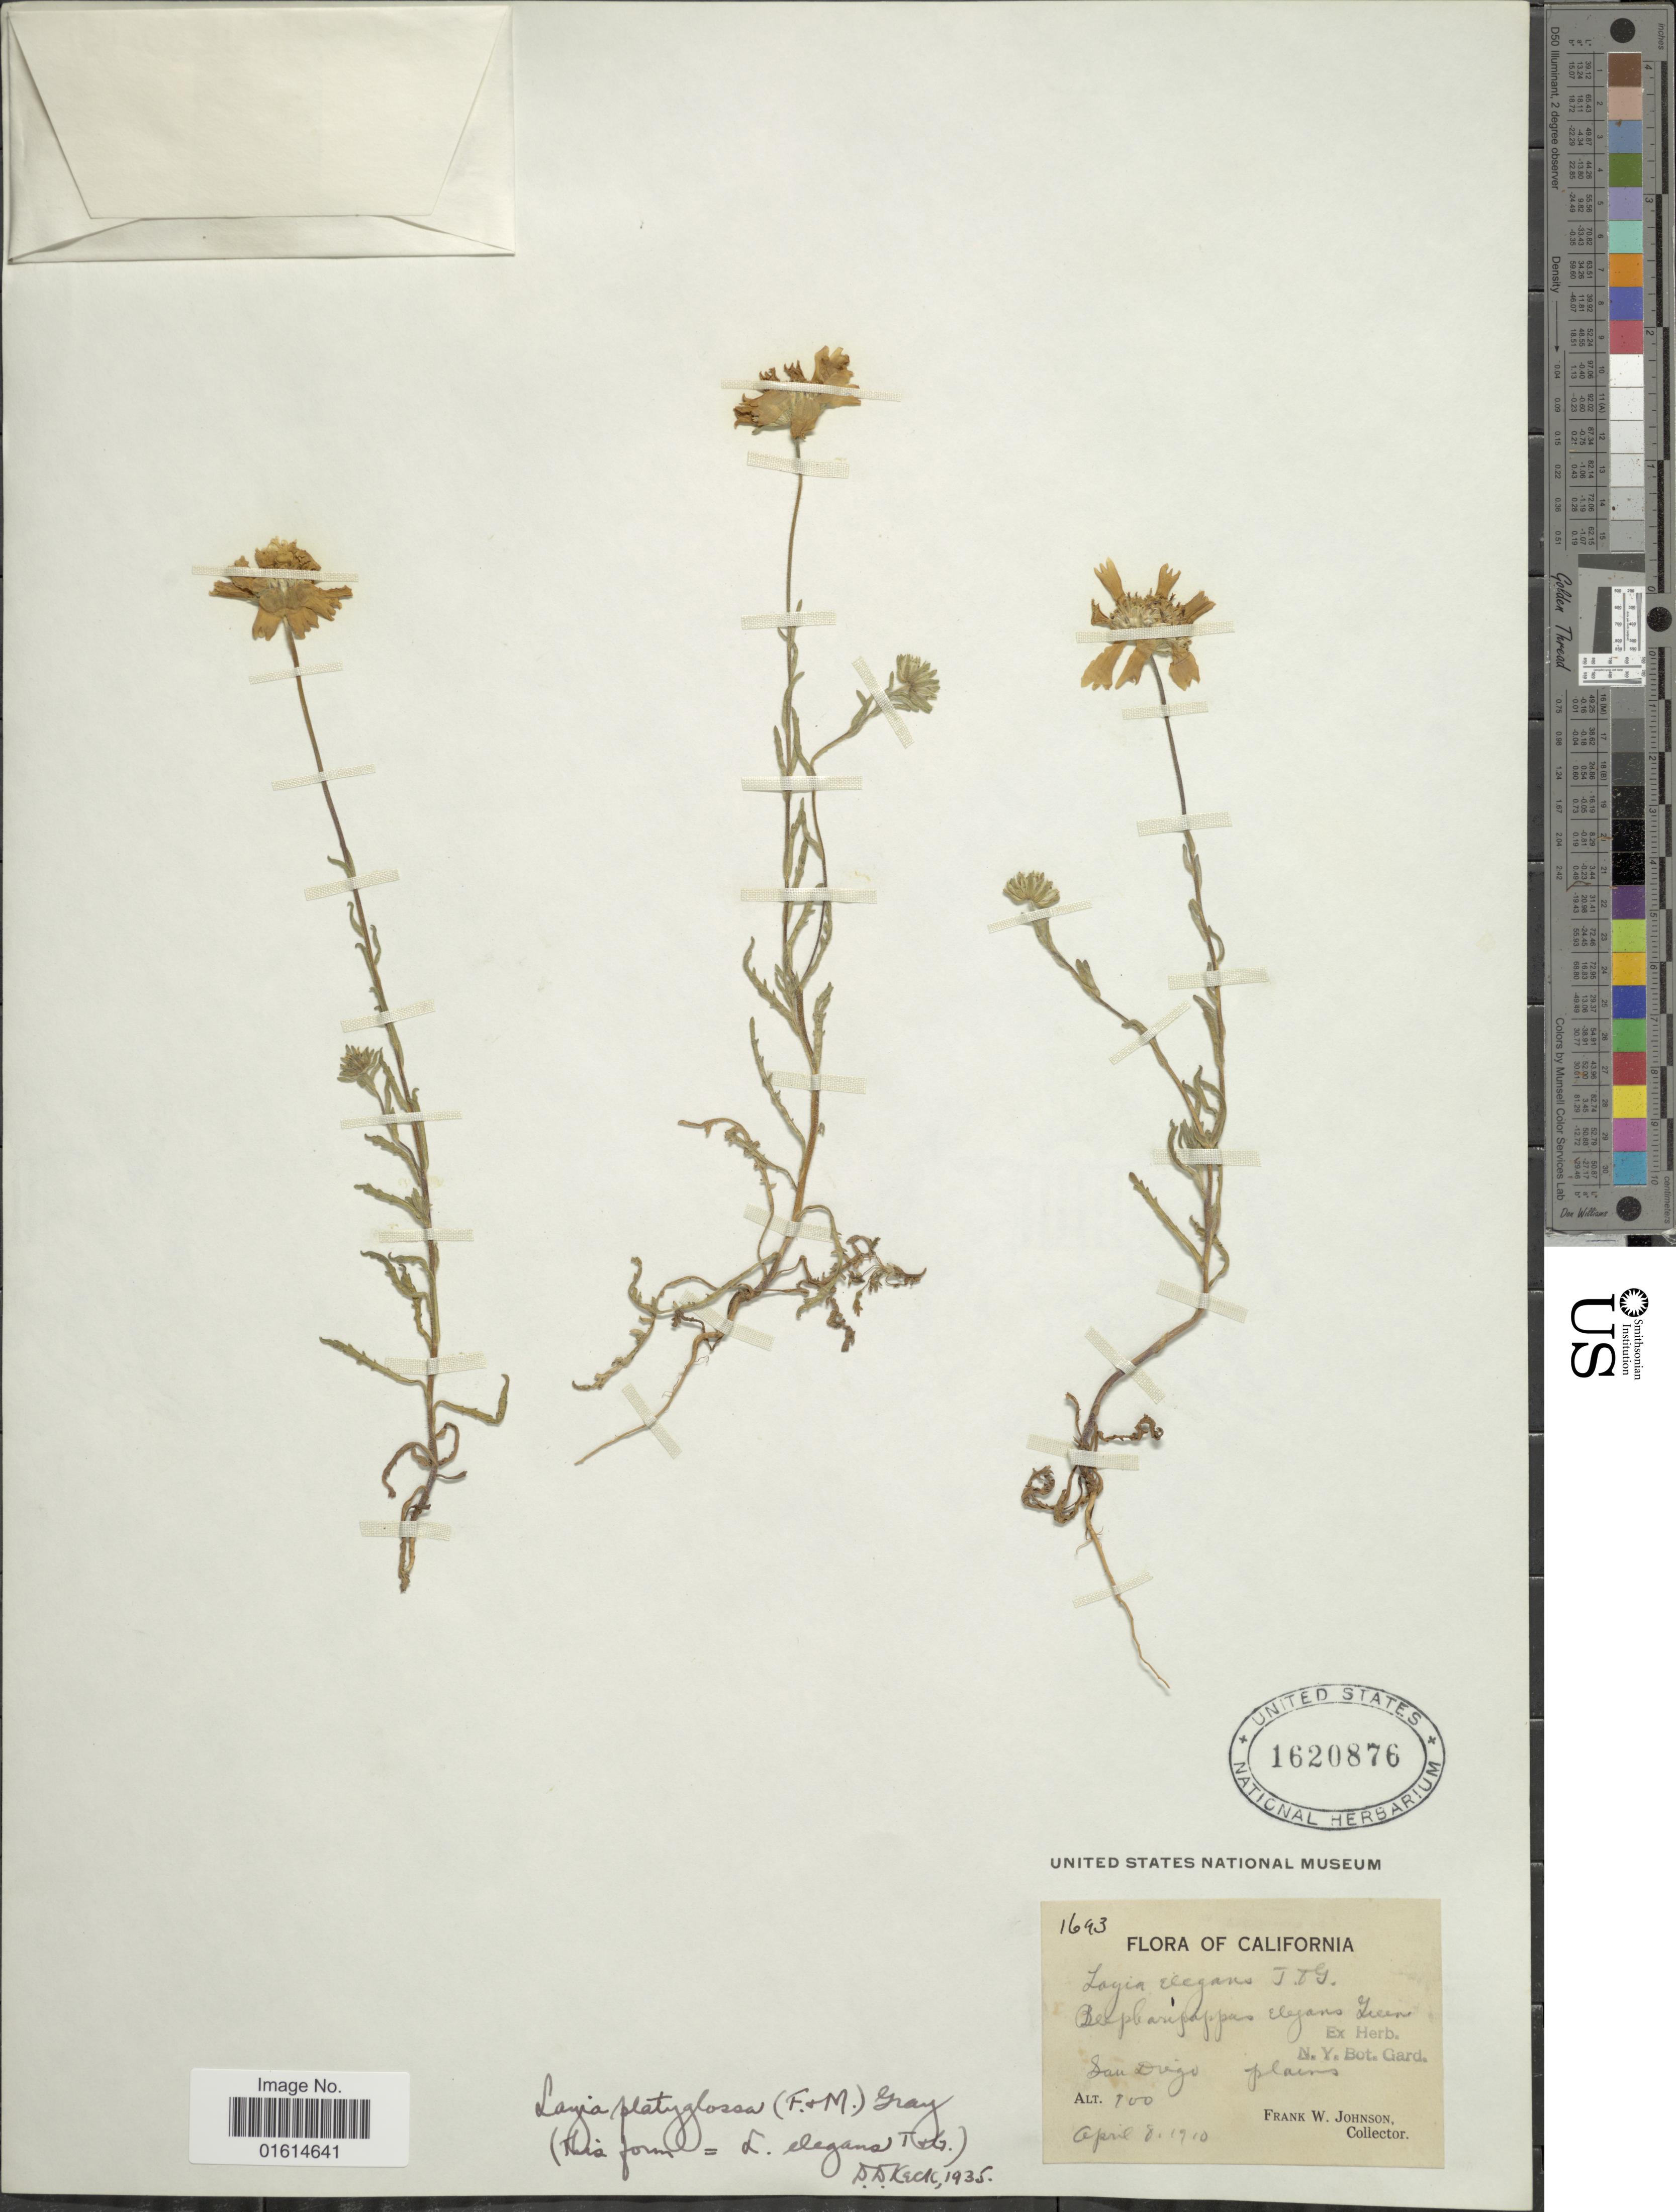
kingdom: Plantae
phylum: Tracheophyta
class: Magnoliopsida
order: Asterales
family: Asteraceae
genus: Layia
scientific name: Layia platyglossa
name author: (Fisch.) A. Gray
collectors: F. W. Johnson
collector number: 1693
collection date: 1910-04-08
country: United States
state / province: California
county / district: San Diego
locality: San Diego plains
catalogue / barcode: US 1620876